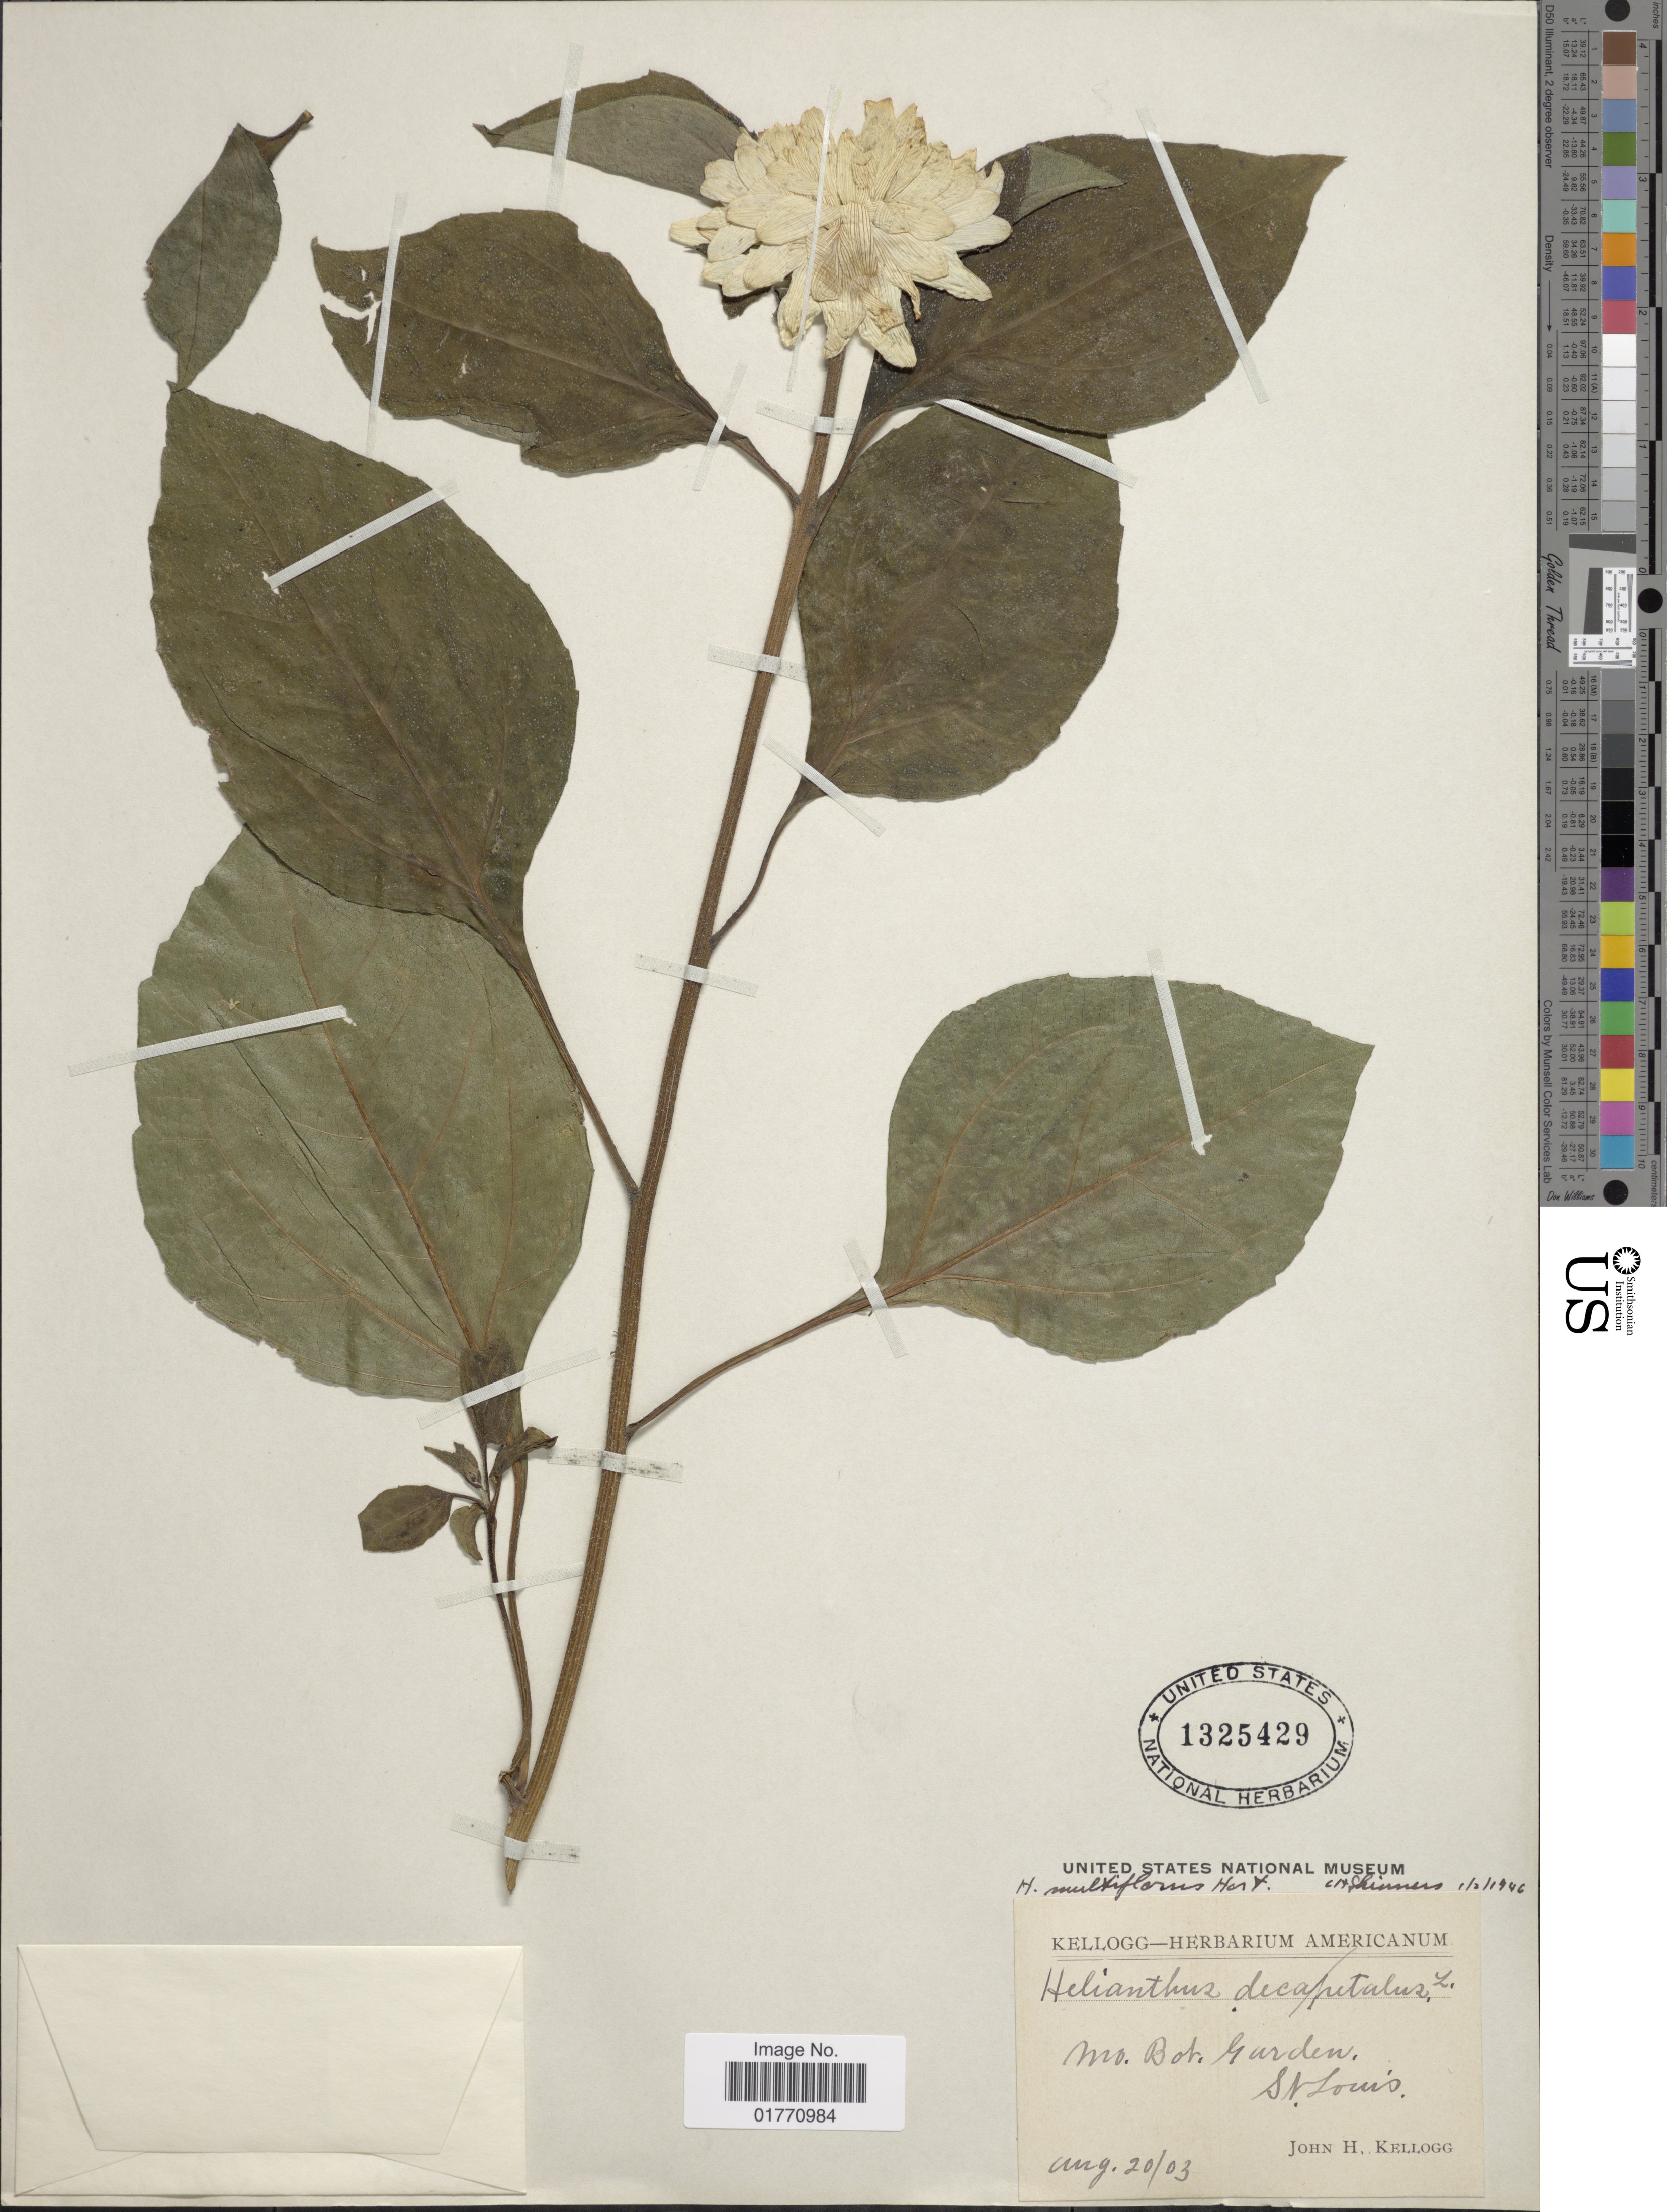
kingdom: Plantae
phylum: Tracheophyta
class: Magnoliopsida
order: Asterales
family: Asteraceae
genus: Helianthus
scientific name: Helianthus multiflorus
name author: Heiser & Sm.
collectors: J. H. Kellogg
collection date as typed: Transcribed d/m/y: 20/8/3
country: United States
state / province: Missouri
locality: Bot. Garden, St. Louis.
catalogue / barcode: US 1325429